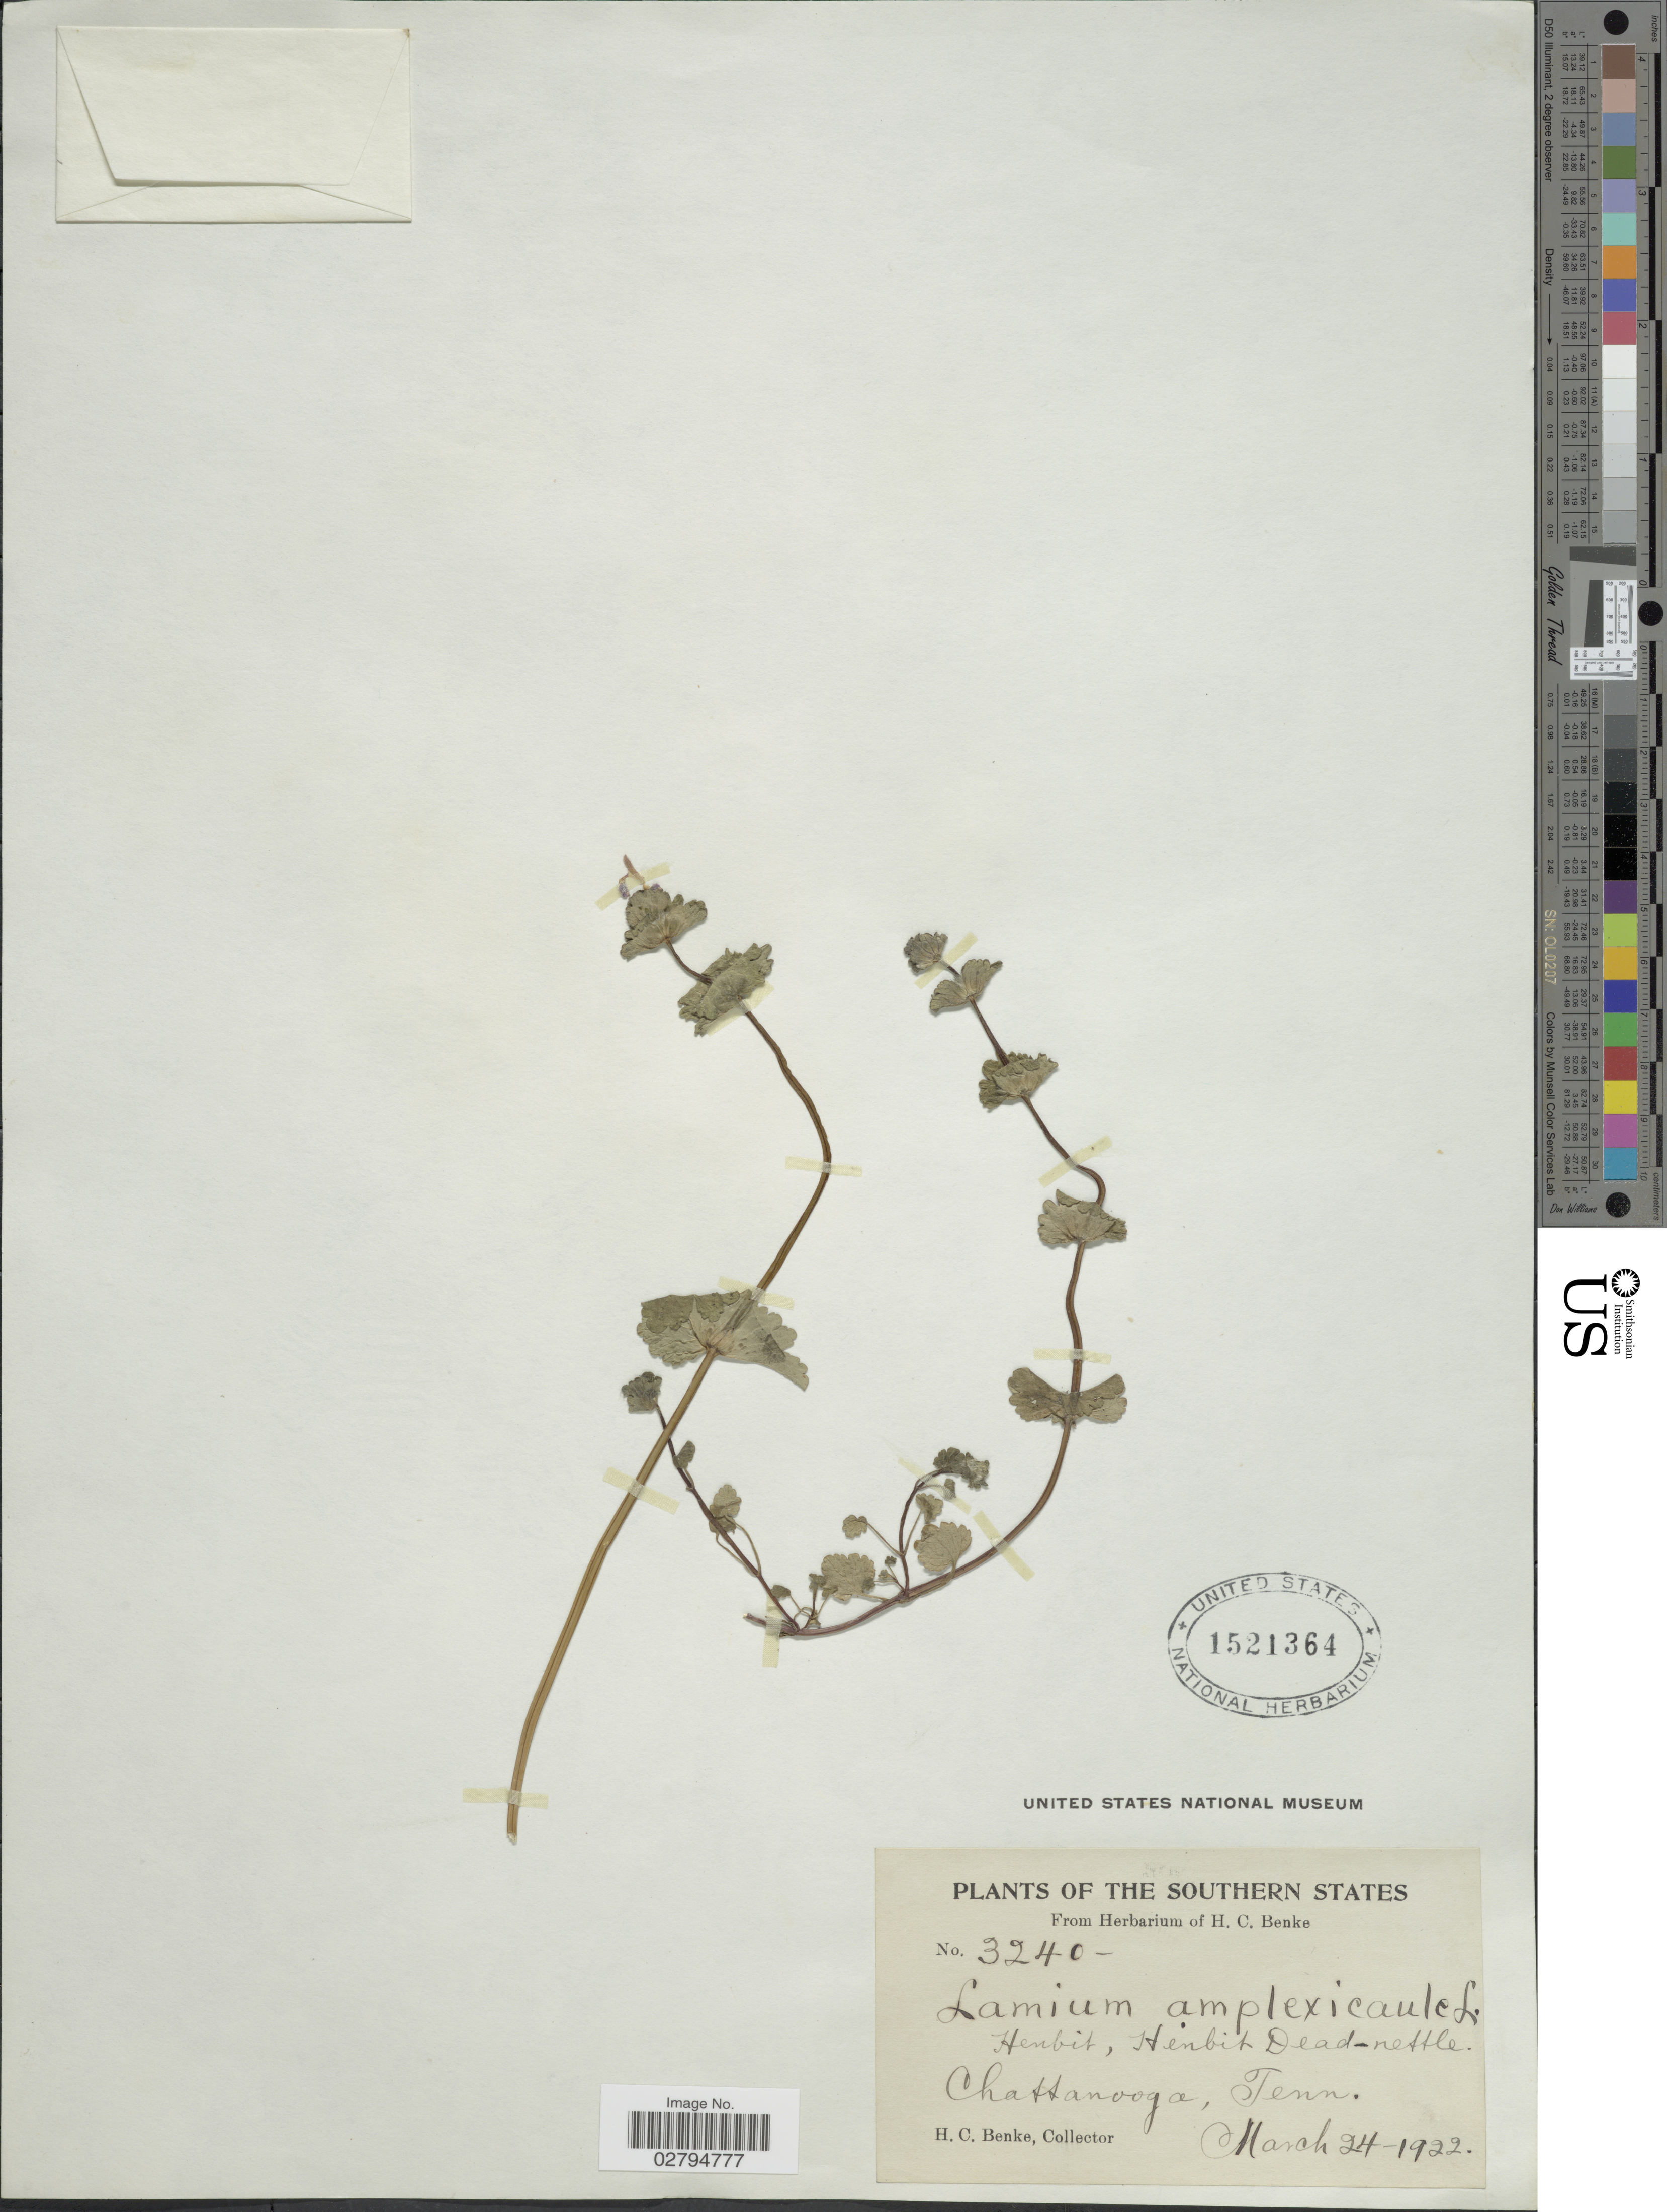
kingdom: Plantae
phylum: Tracheophyta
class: Magnoliopsida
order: Lamiales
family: Lamiaceae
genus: Lamium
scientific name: Lamium amplexicaule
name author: L.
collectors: H. Benke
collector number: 3240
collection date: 1922-03-24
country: United States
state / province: Tennessee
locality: Southern States. Chattanooga.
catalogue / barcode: US 1521364